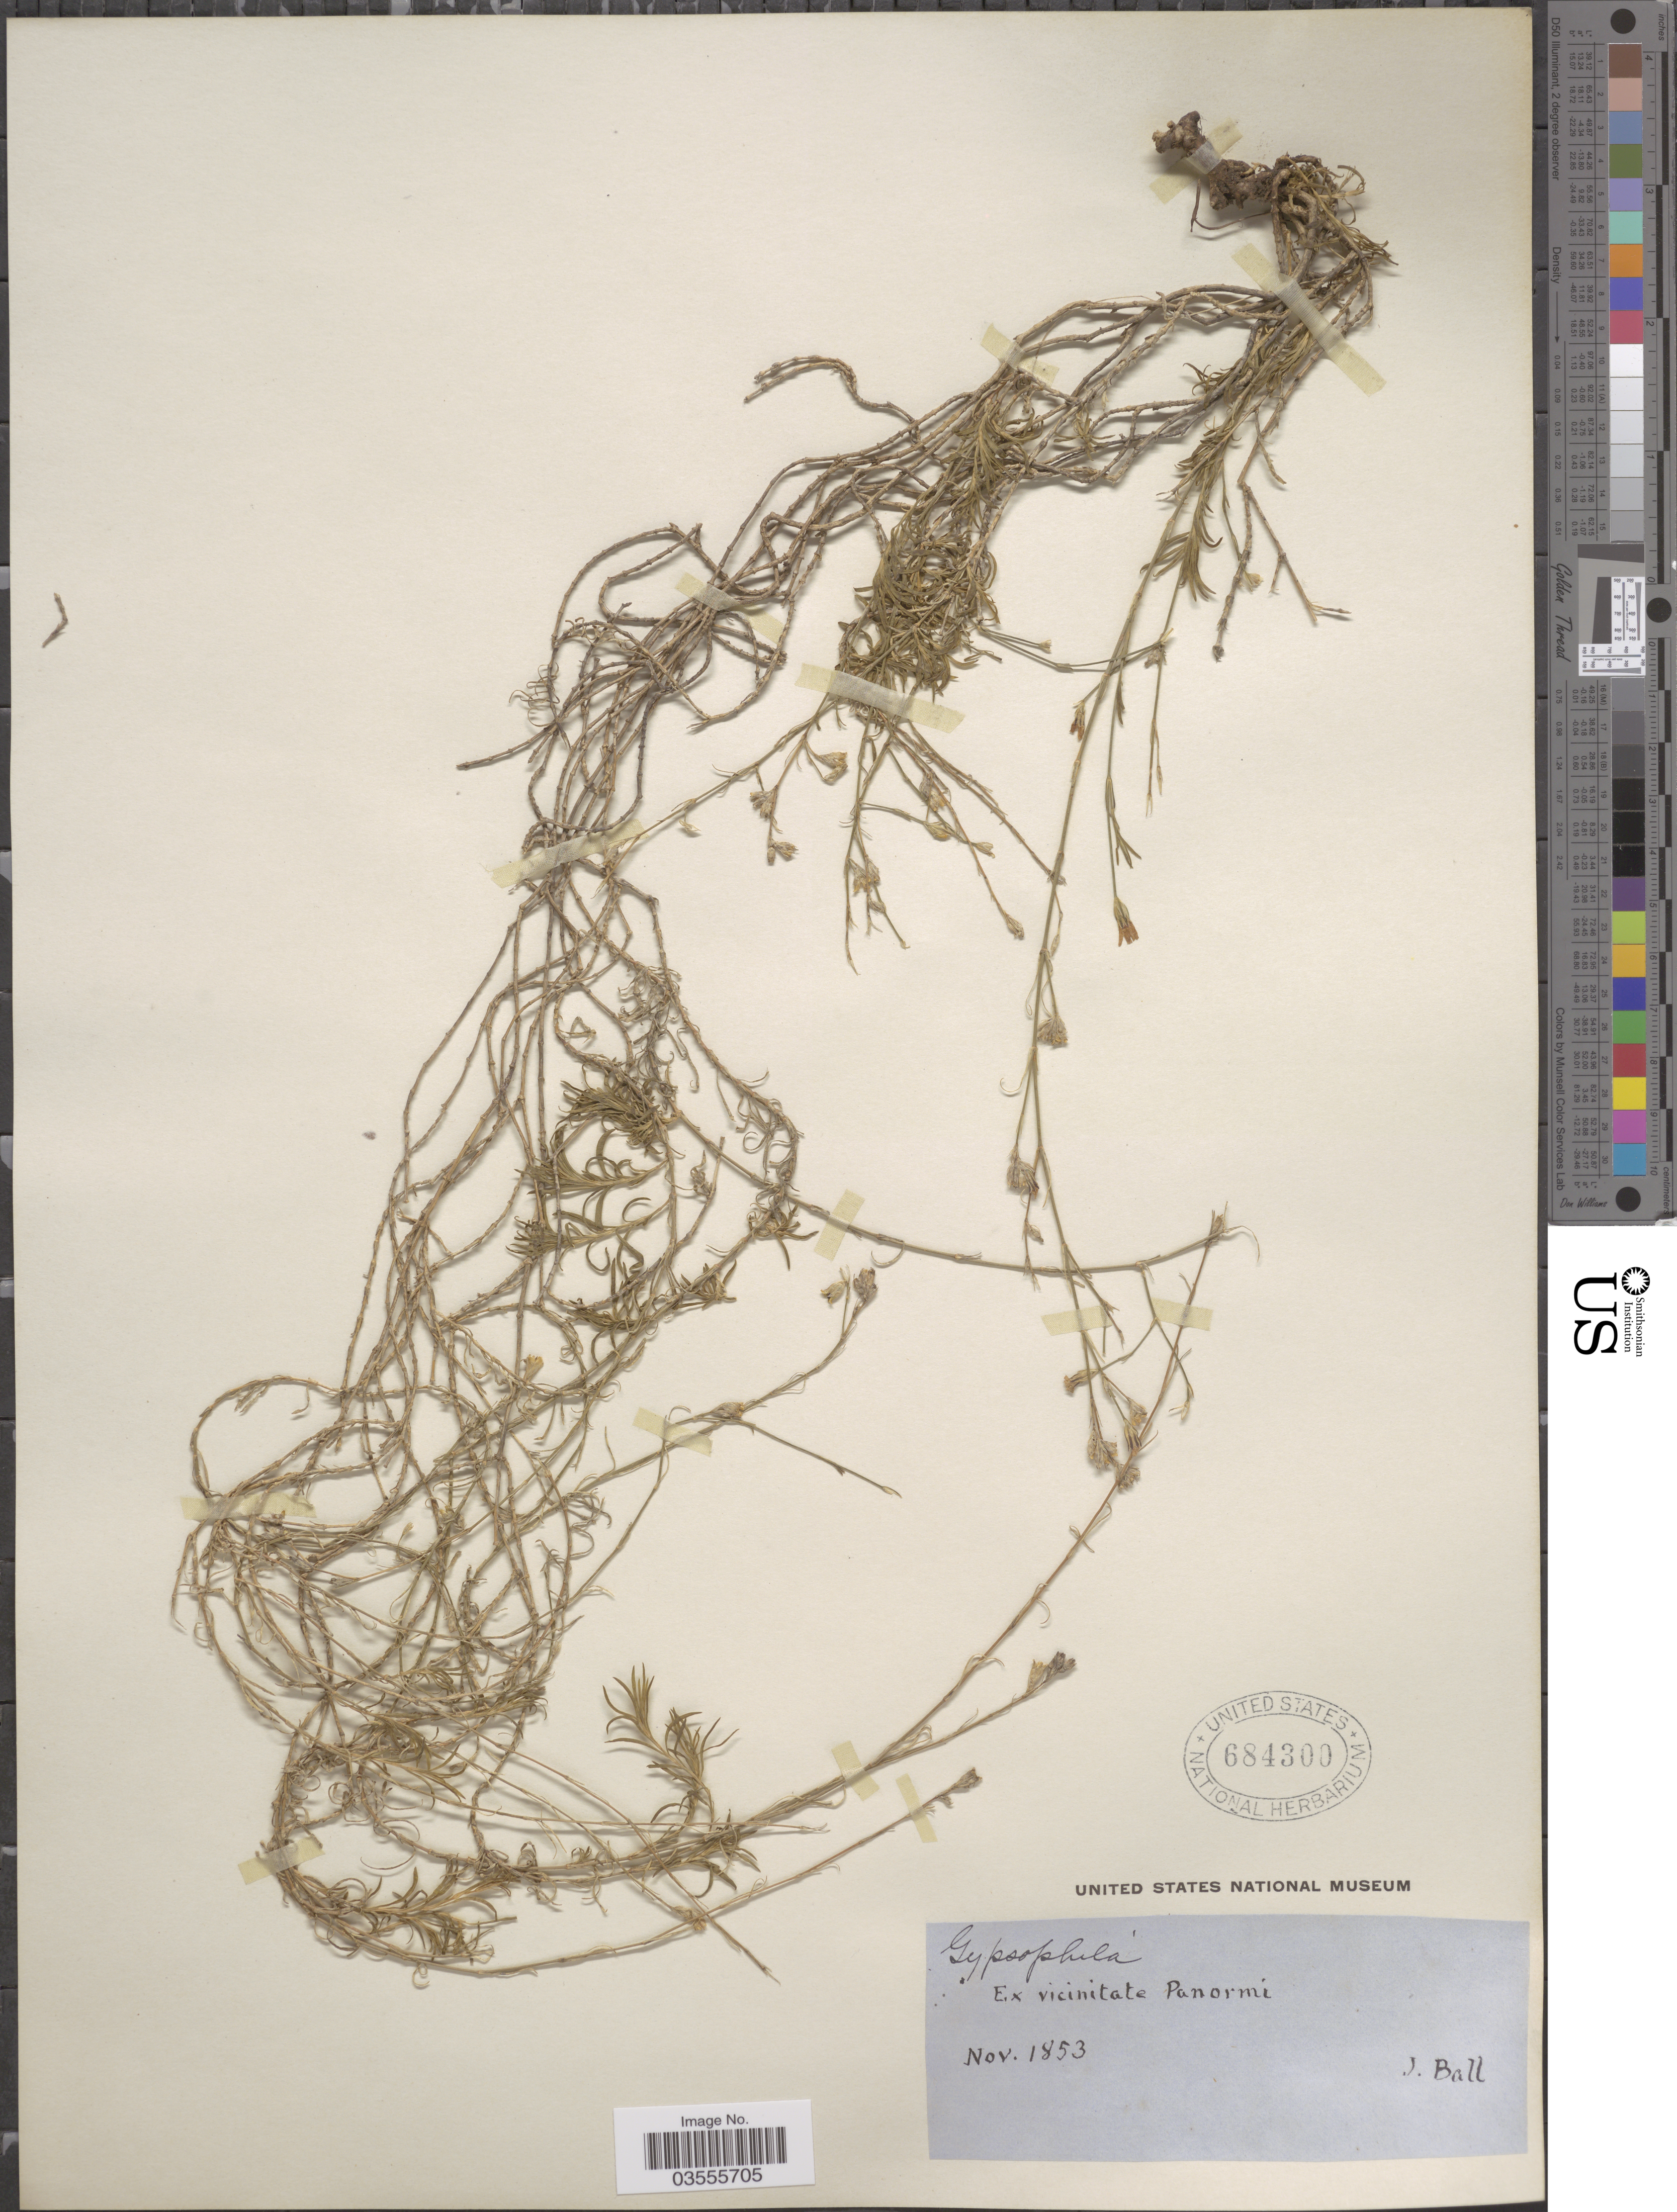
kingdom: Plantae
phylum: Tracheophyta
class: Magnoliopsida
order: Caryophyllales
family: Caryophyllaceae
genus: Petrorhagia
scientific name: Petrorhagia saxifraga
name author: (L.) Link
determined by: Rabeler, R. K.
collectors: J. Ball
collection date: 1853-11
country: Italy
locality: Ex vicinitate Panormi.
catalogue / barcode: US 684300